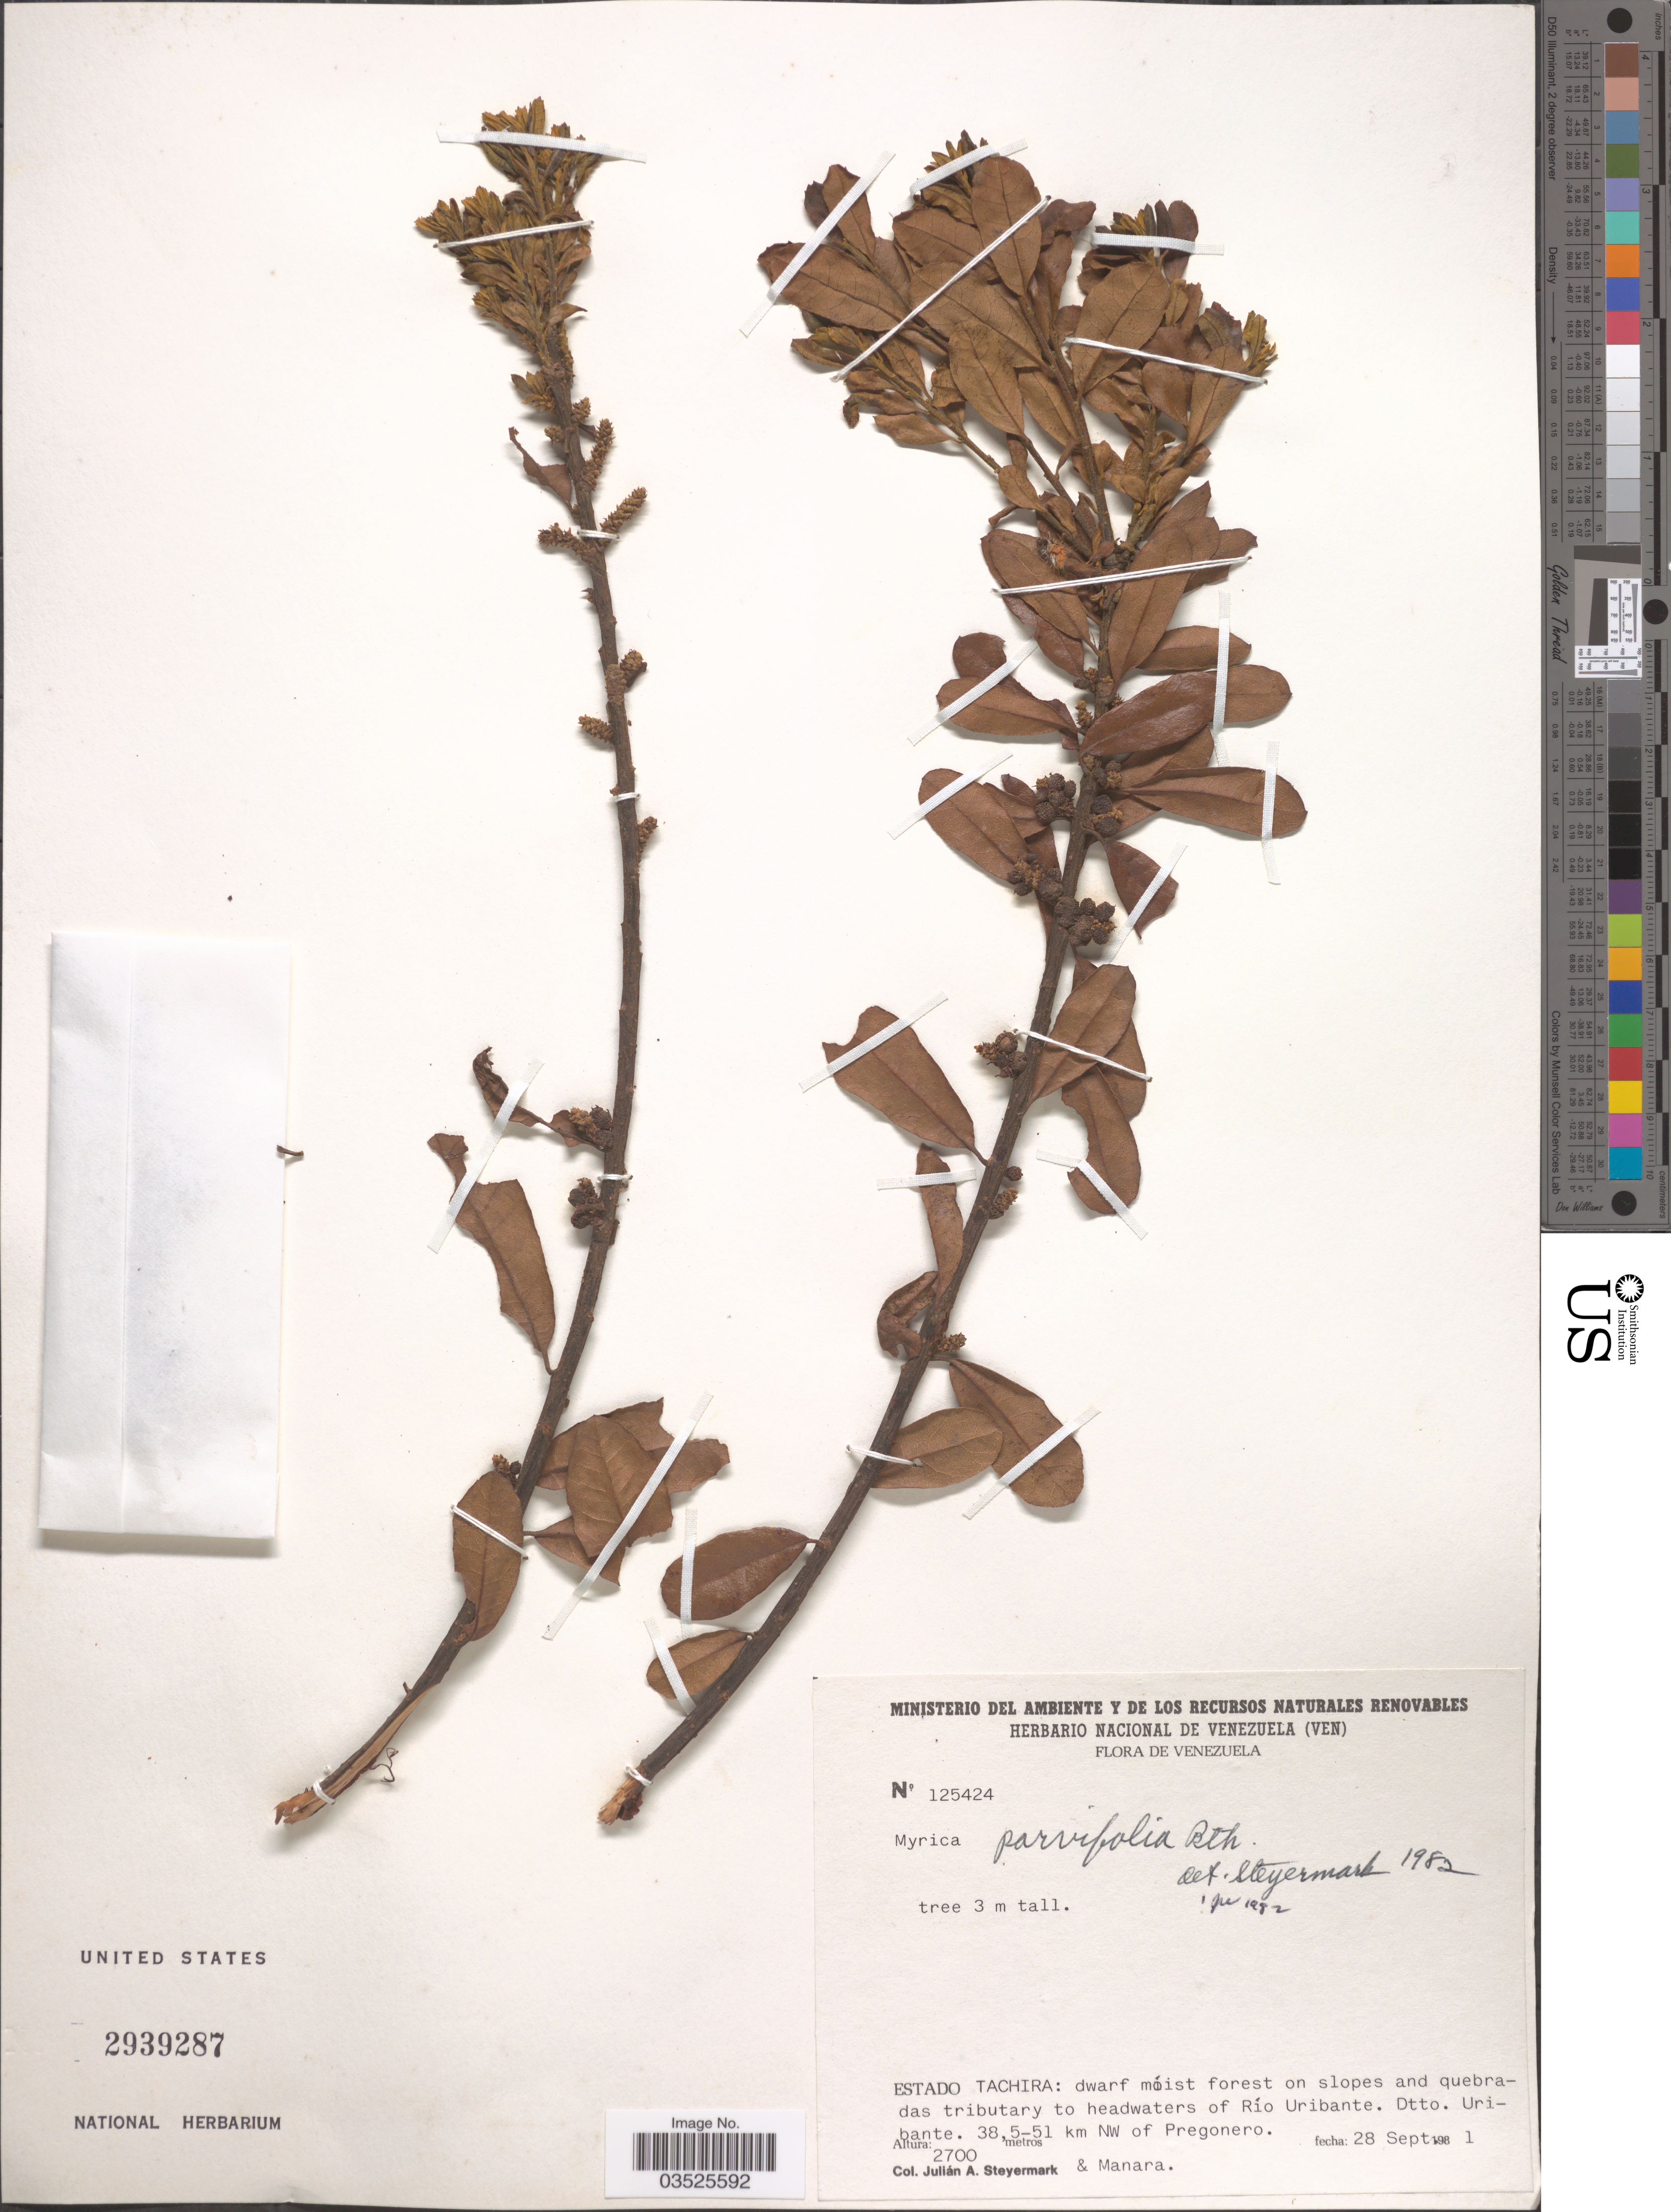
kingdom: Plantae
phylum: Tracheophyta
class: Magnoliopsida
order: Fagales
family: Myricaceae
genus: Morella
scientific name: Morella parvifolia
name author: (Benth.) Parra-Os.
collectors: J. Steyermark & Manara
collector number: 125424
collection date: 1981-09-28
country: Venezuela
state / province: Tachira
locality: Tributary to headwaters of Río Uribante. Dtto. Uribante. 38.5-51 km NW of Pregonero.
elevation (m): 2700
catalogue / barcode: US 2939287